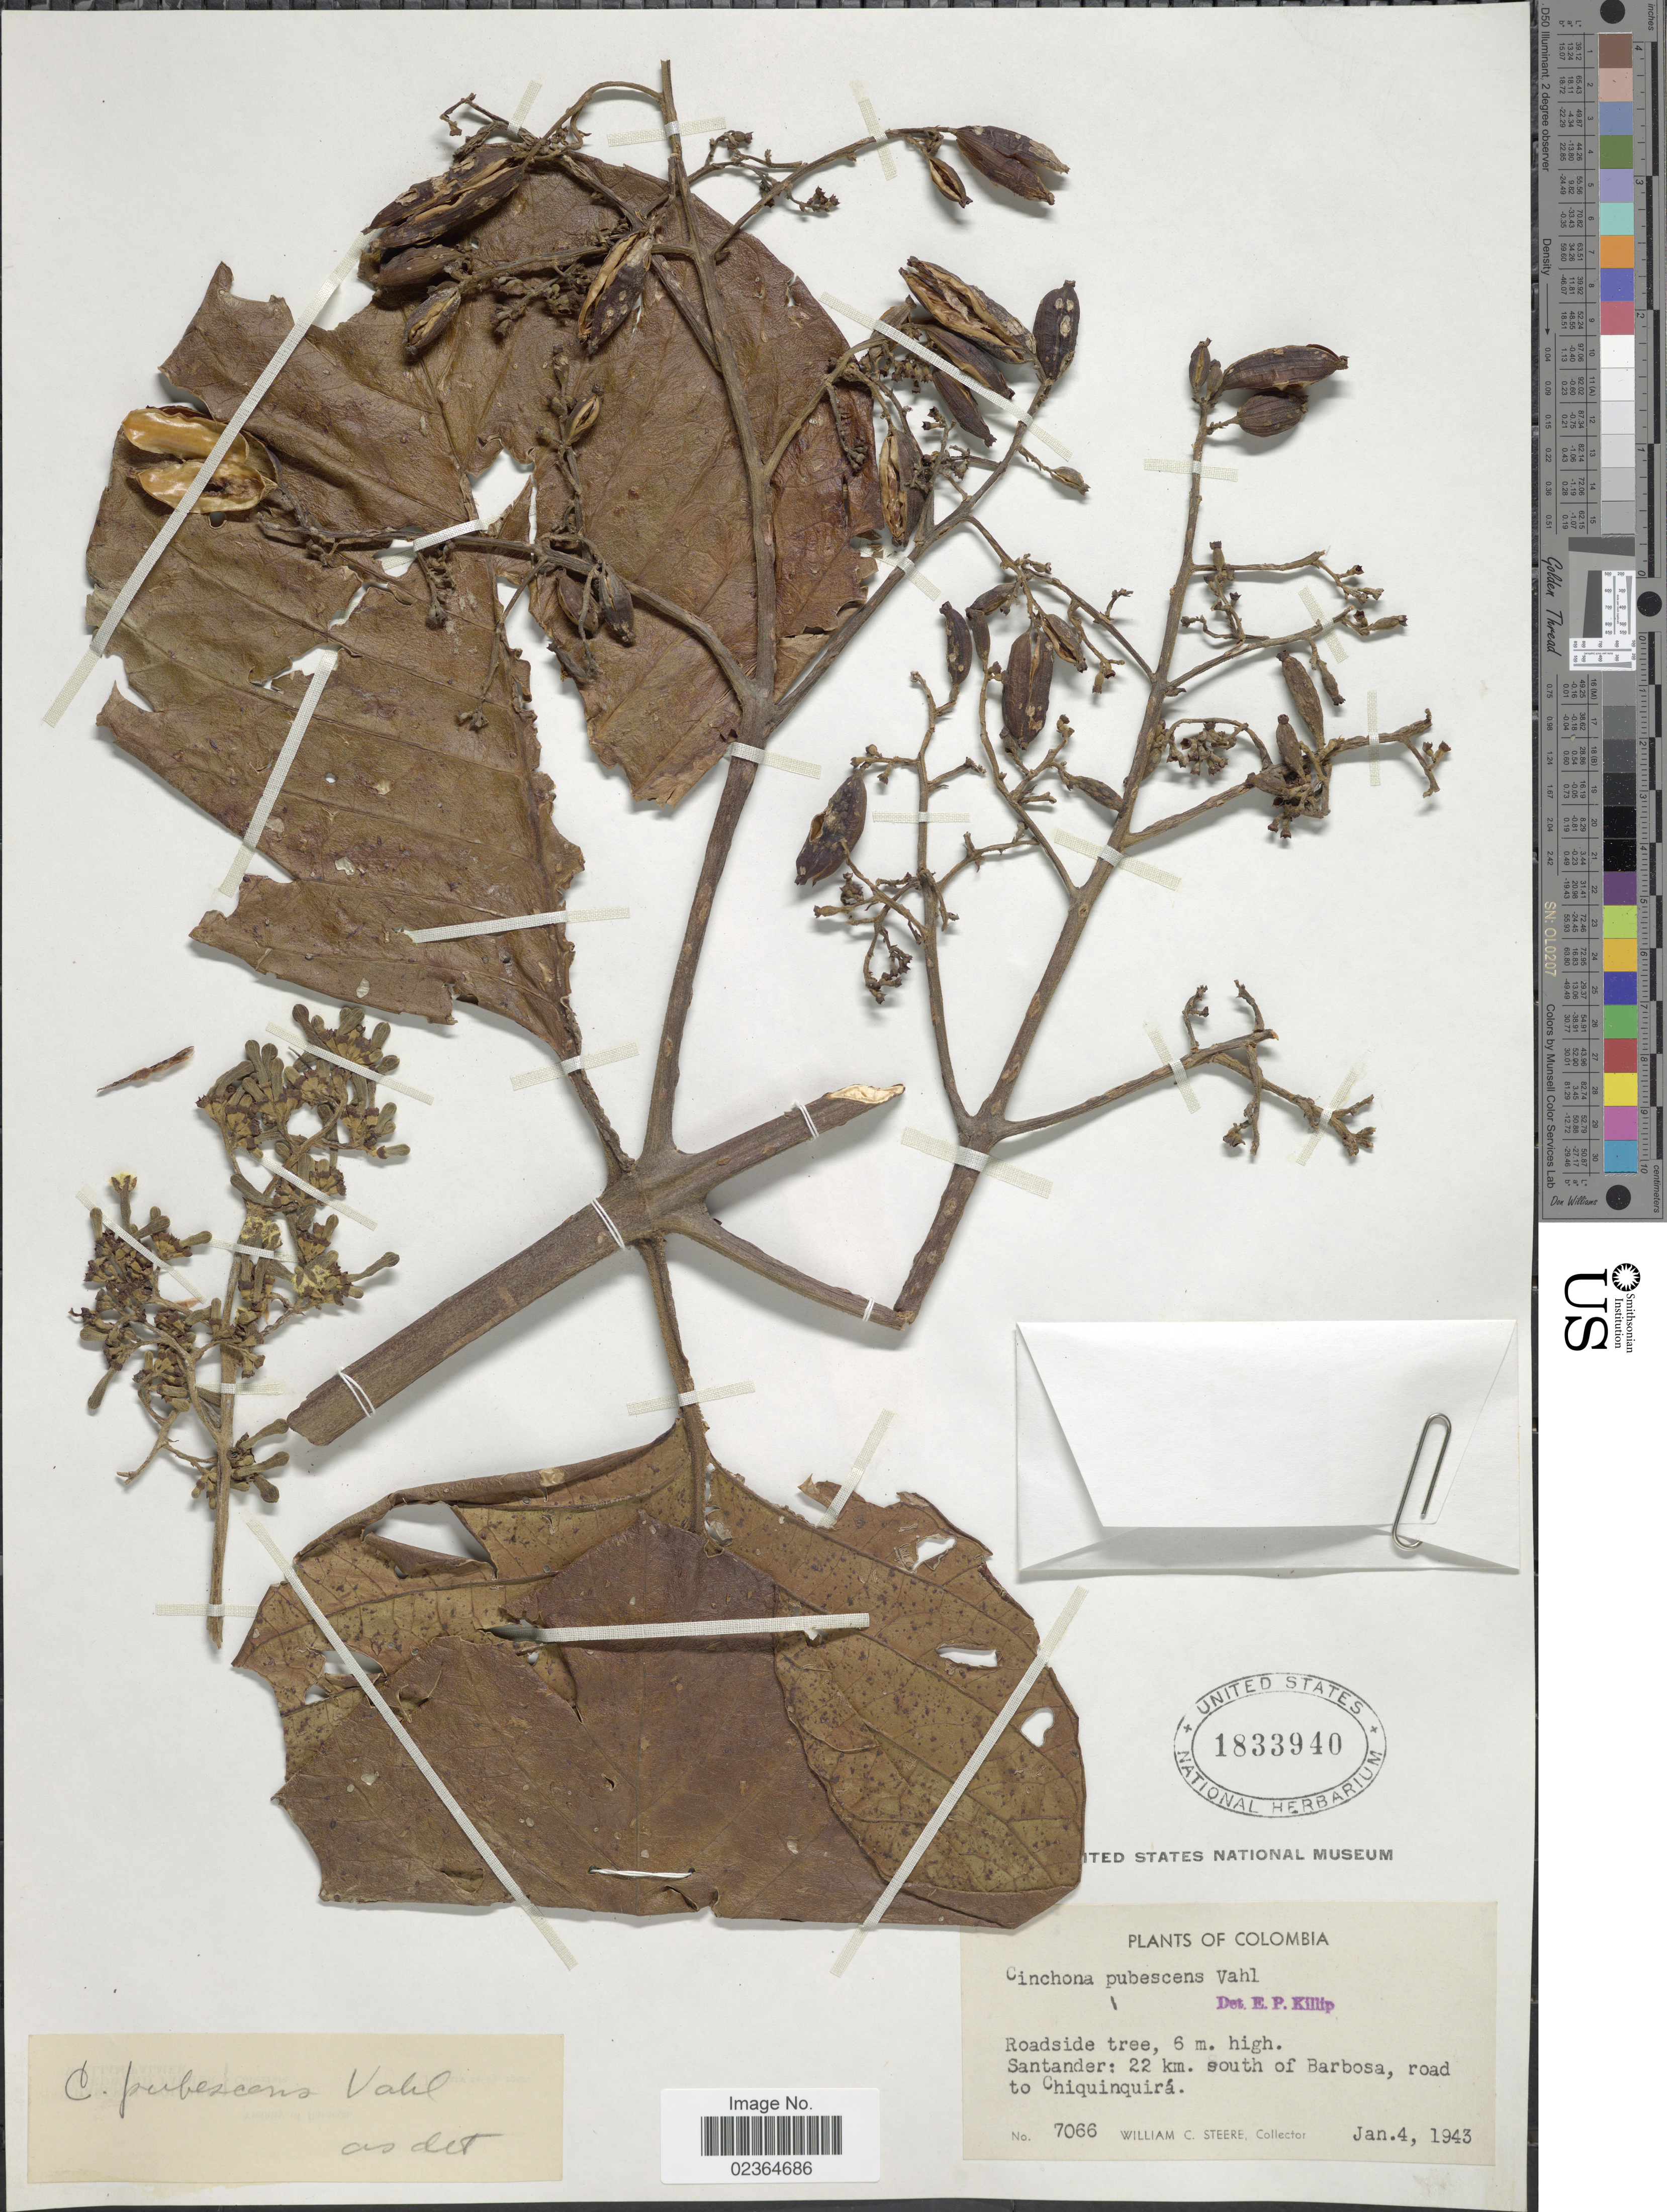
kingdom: Plantae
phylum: Tracheophyta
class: Magnoliopsida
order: Gentianales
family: Rubiaceae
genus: Cinchona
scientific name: Cinchona pubescens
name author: Vahl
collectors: W. C. Steere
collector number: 7066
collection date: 1943-01-04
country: Colombia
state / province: Santander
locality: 22 km. south of Barbosa, road to Chiquinquirá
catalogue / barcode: US 1833940